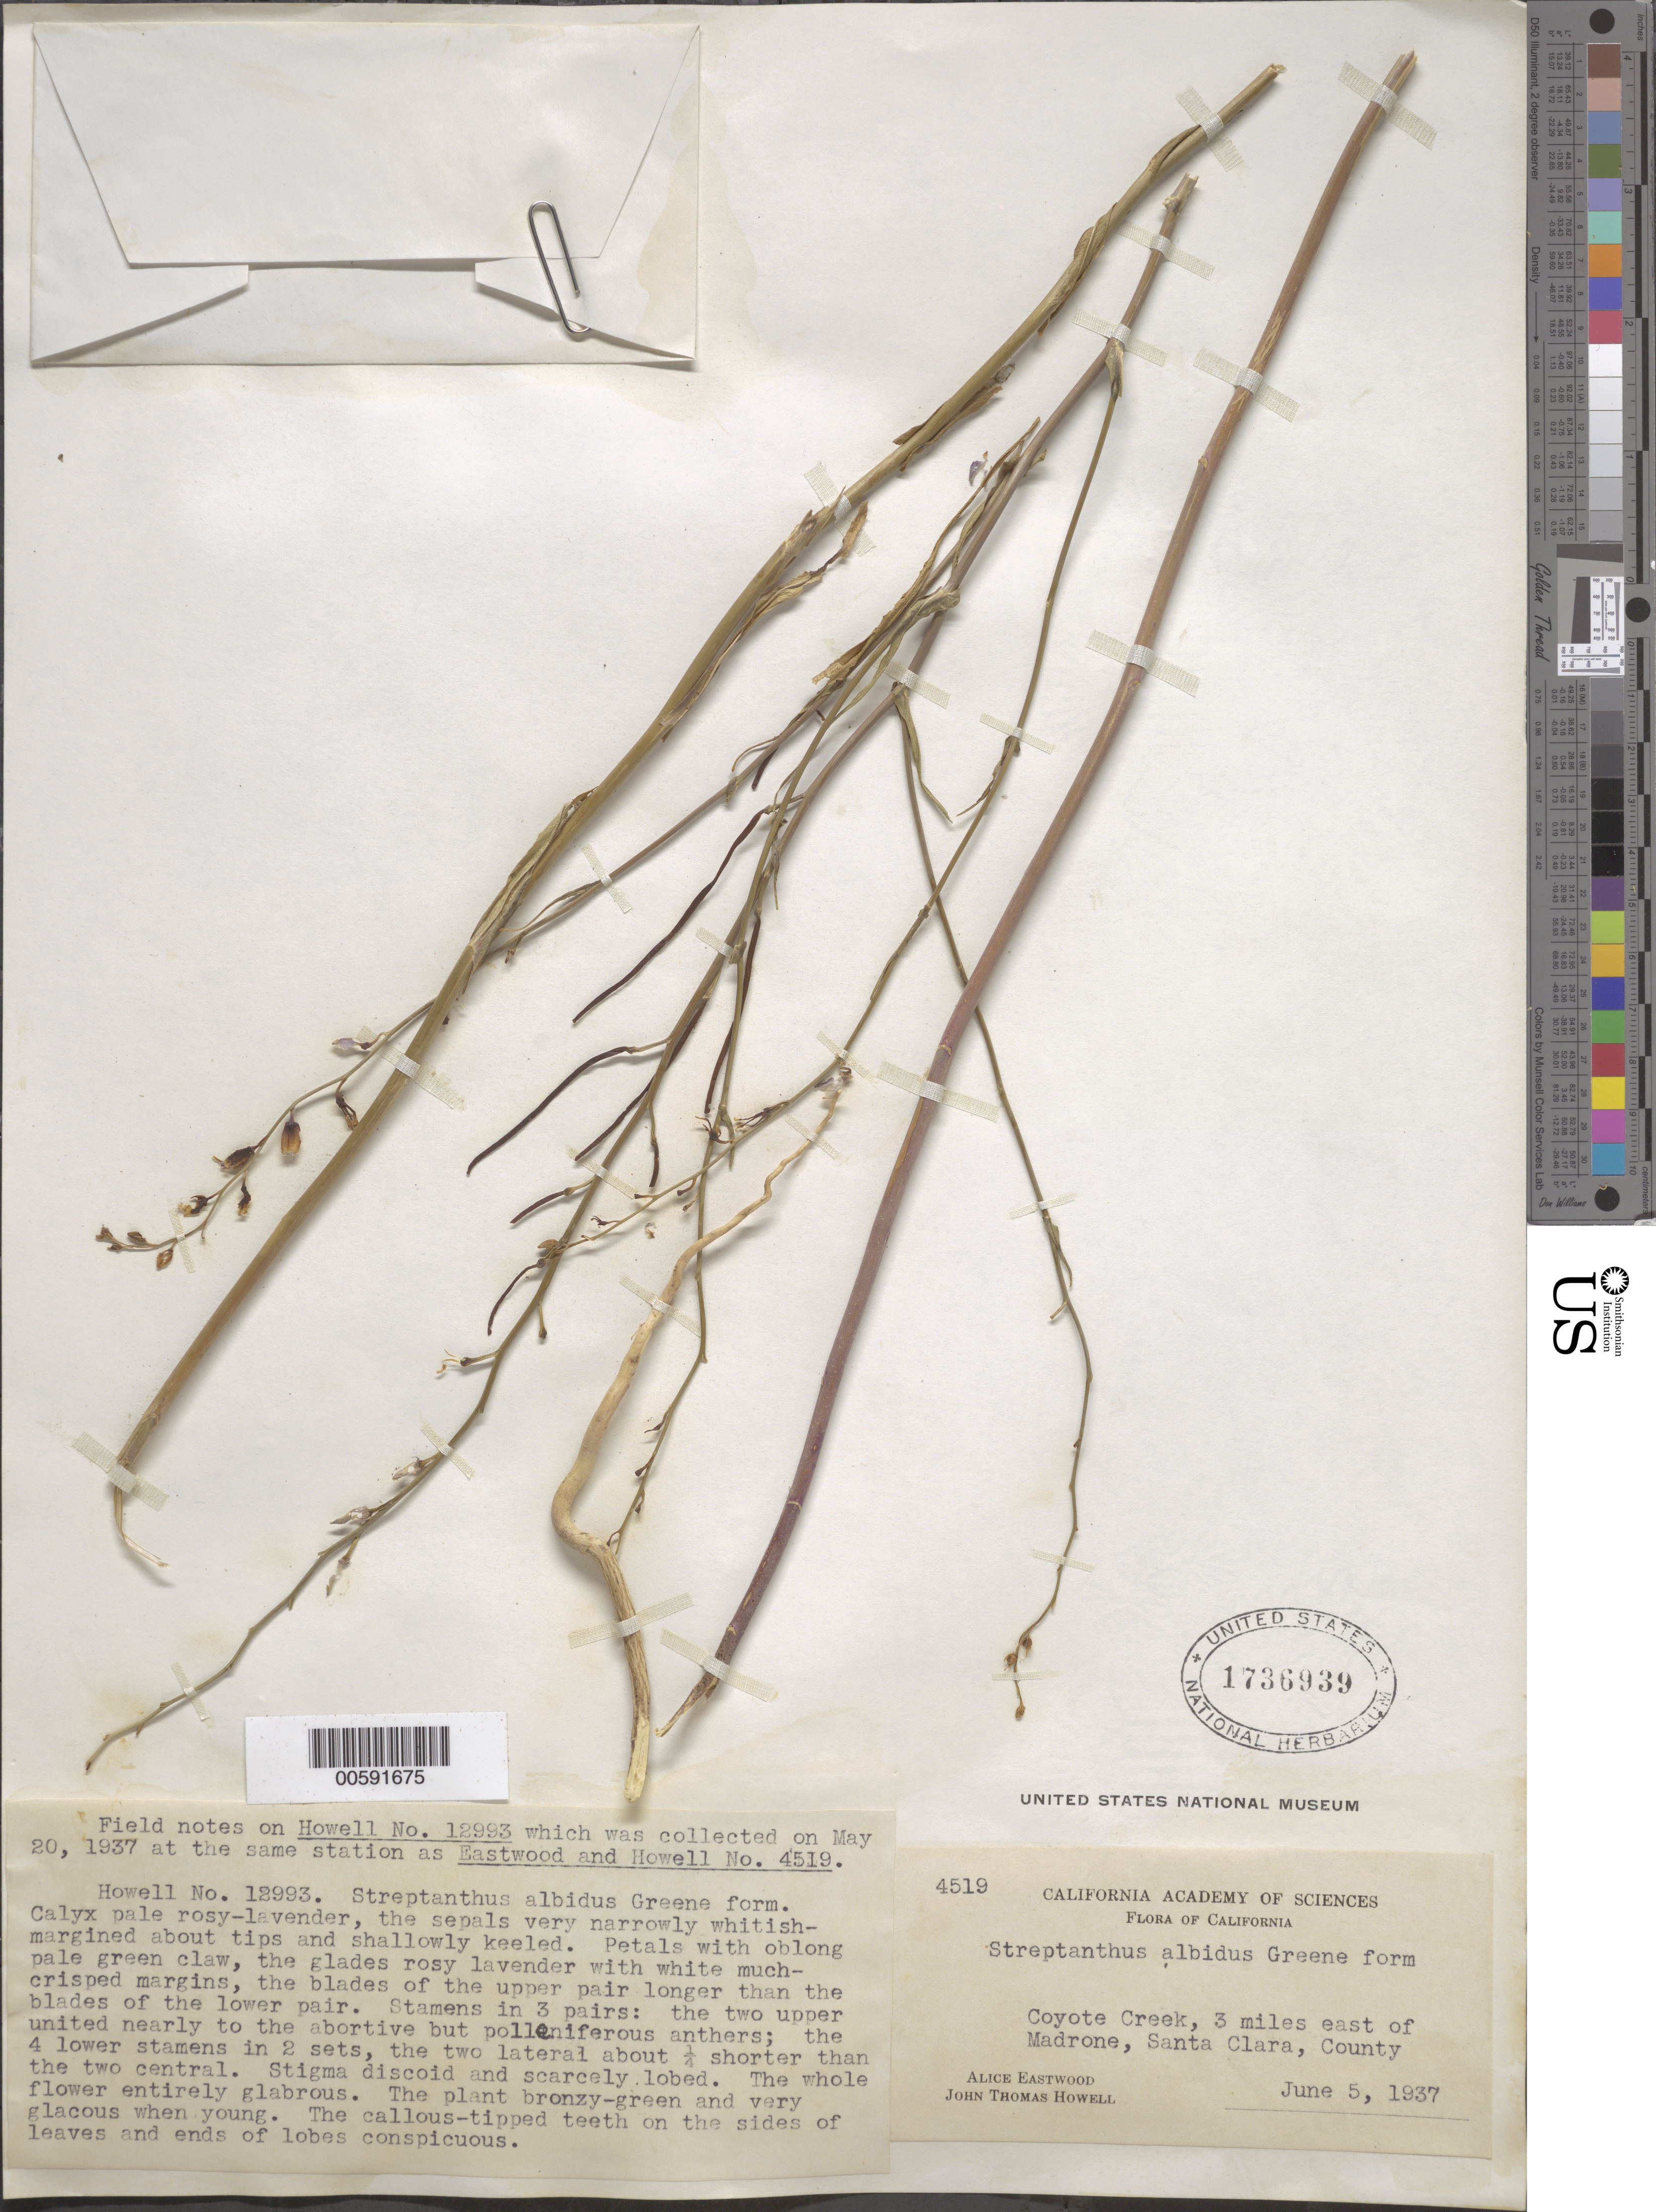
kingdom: Plantae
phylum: Tracheophyta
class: Magnoliopsida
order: Brassicales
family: Brassicaceae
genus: Streptanthus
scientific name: Streptanthus albidus var. albidus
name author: Greene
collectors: A. Eastwood & J. T. Howell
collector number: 4519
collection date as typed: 05 Jun 1937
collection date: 1937-06-05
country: United States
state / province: California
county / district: Santa Clara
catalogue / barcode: US 1736939